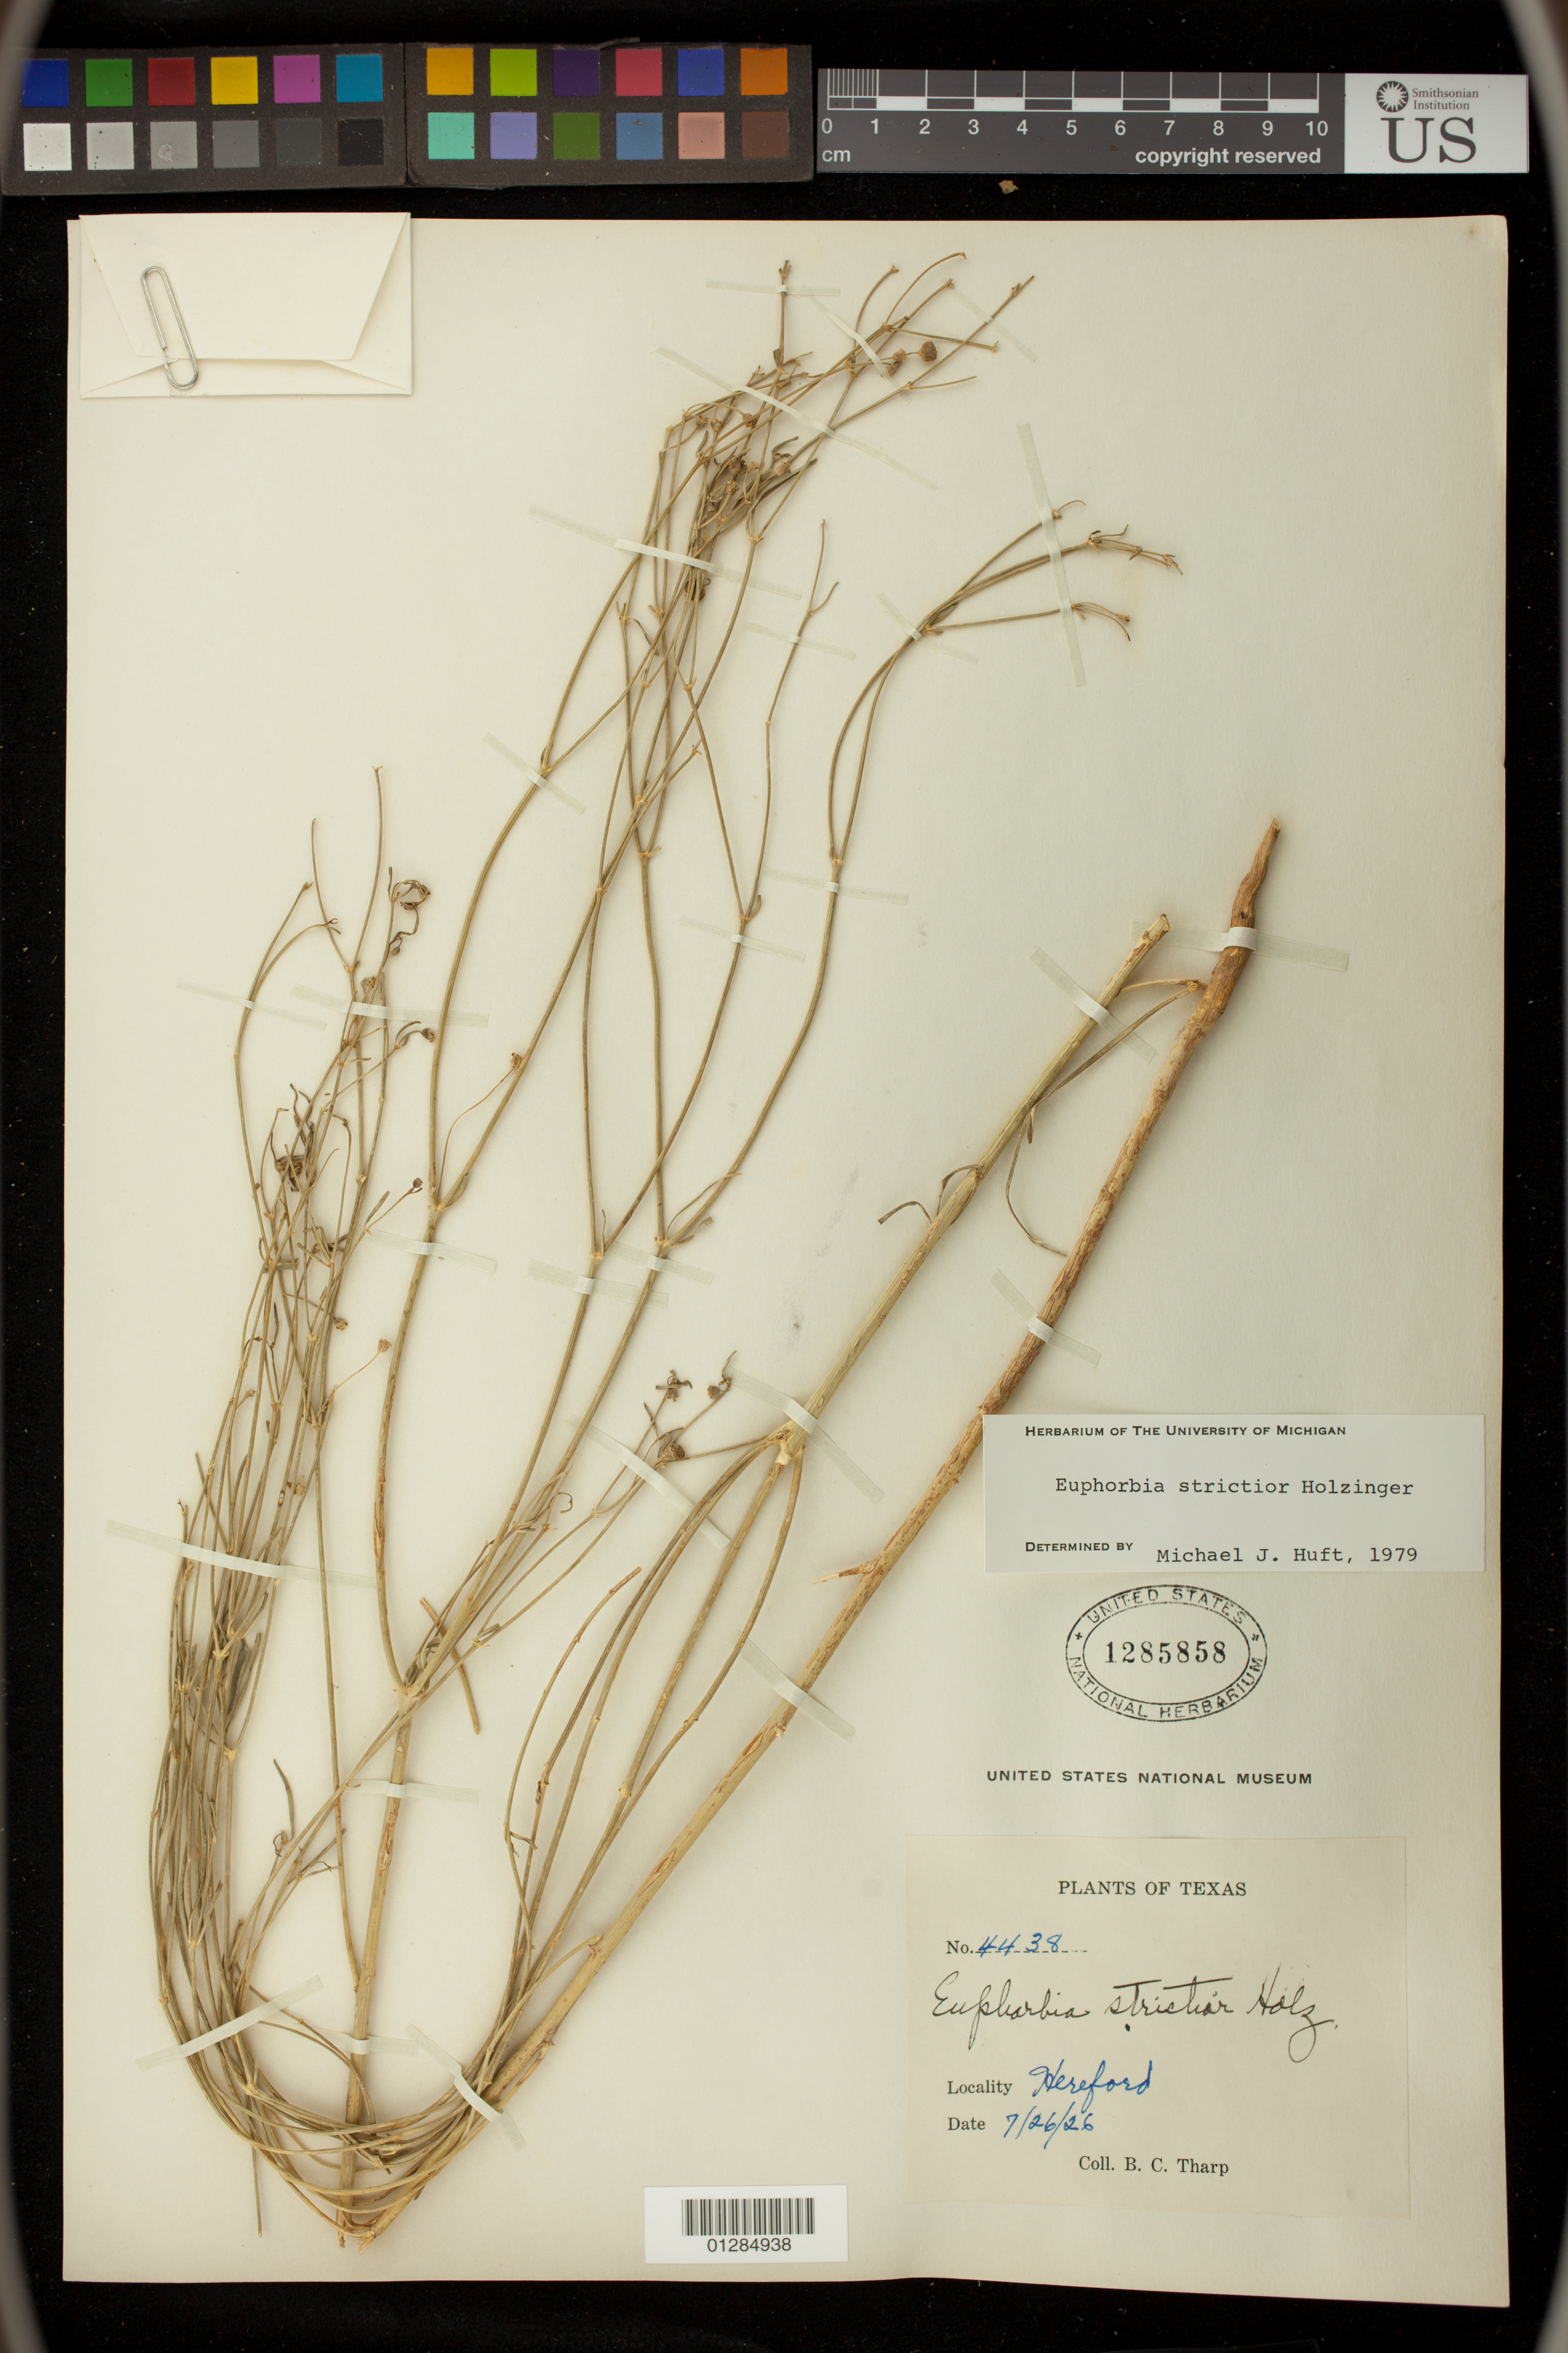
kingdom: Plantae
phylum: Tracheophyta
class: Magnoliopsida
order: Malpighiales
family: Euphorbiaceae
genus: Euphorbia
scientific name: Euphorbia strictior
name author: Holz.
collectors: B. C. Tharp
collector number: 4438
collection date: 1926-07-26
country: United States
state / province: Texas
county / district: Deaf Smith County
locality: Hereford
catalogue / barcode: US 1285858